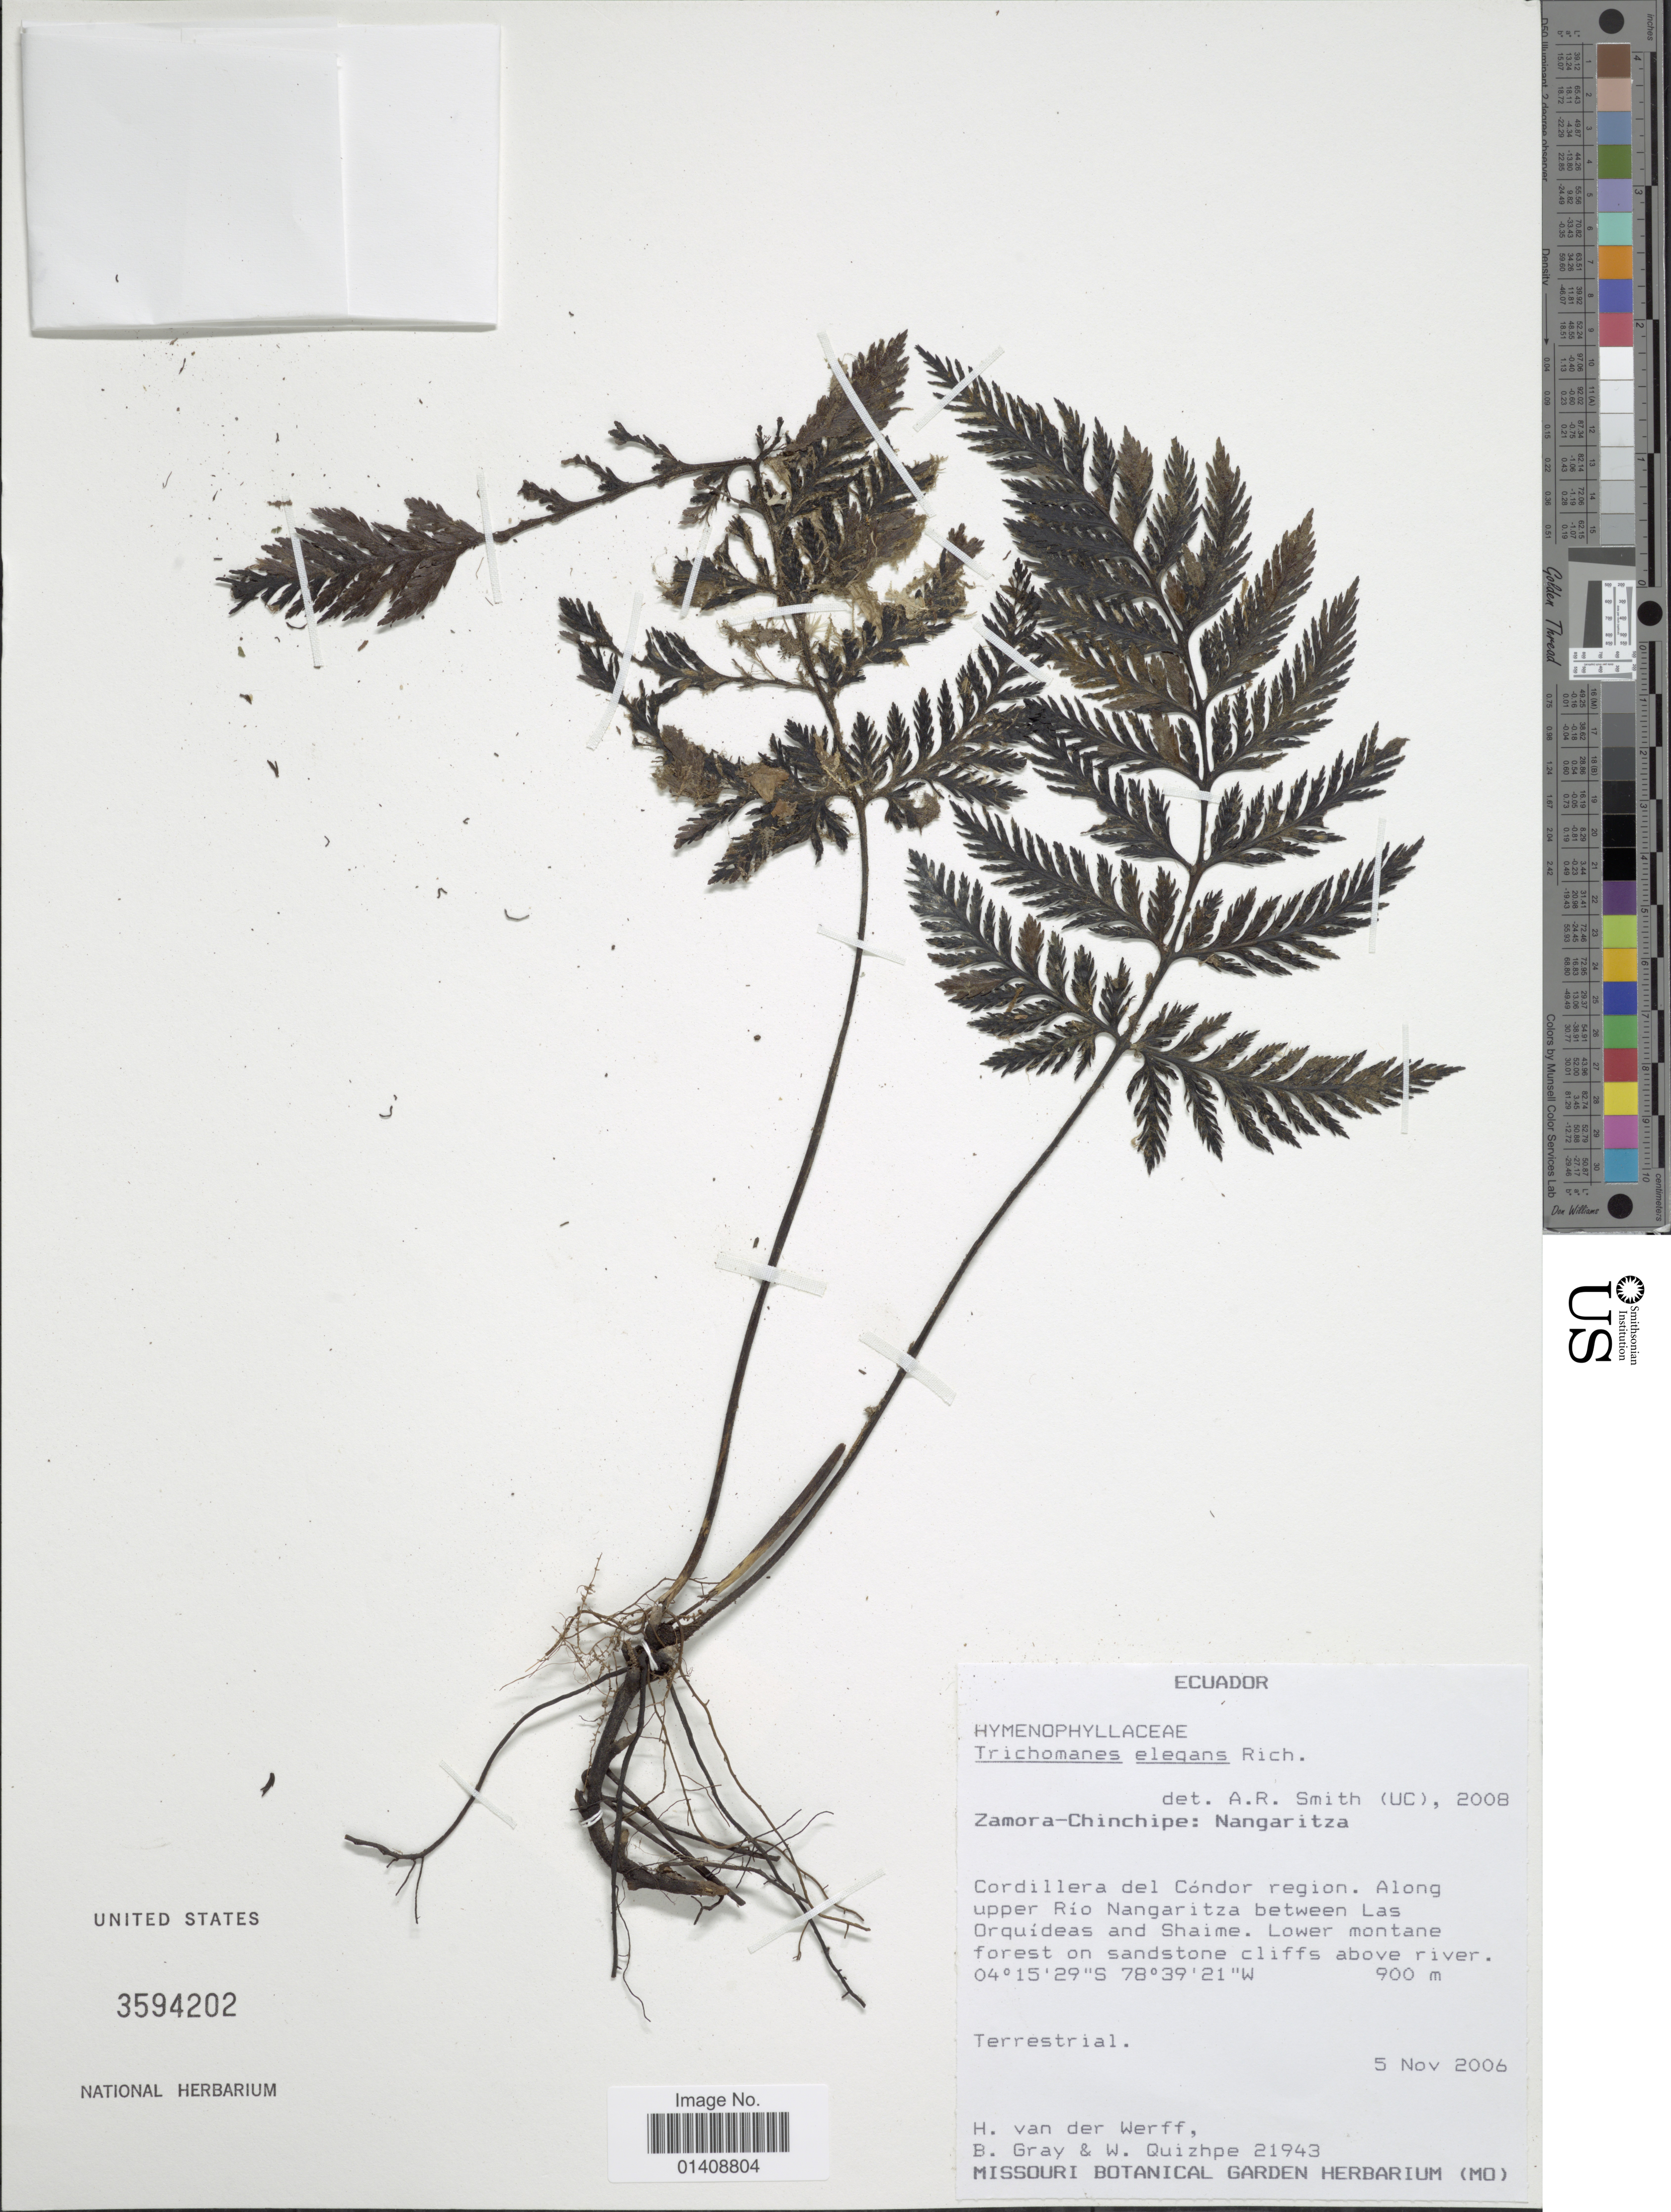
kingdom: Plantae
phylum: Tracheophyta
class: Polypodiopsida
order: Hymenophyllales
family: Hymenophyllaceae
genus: Trichomanes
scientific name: Trichomanes elegans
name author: Rich.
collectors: H. van der Werff, B. Gray & W. Quizhpe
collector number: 21943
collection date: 2006-11-05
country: Ecuador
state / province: Zamora-Chinchipe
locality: Cordillera del Condor region. Along upper Rio Nangaritza between Las Orquideas and Shaime.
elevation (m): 900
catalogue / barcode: US 3594202